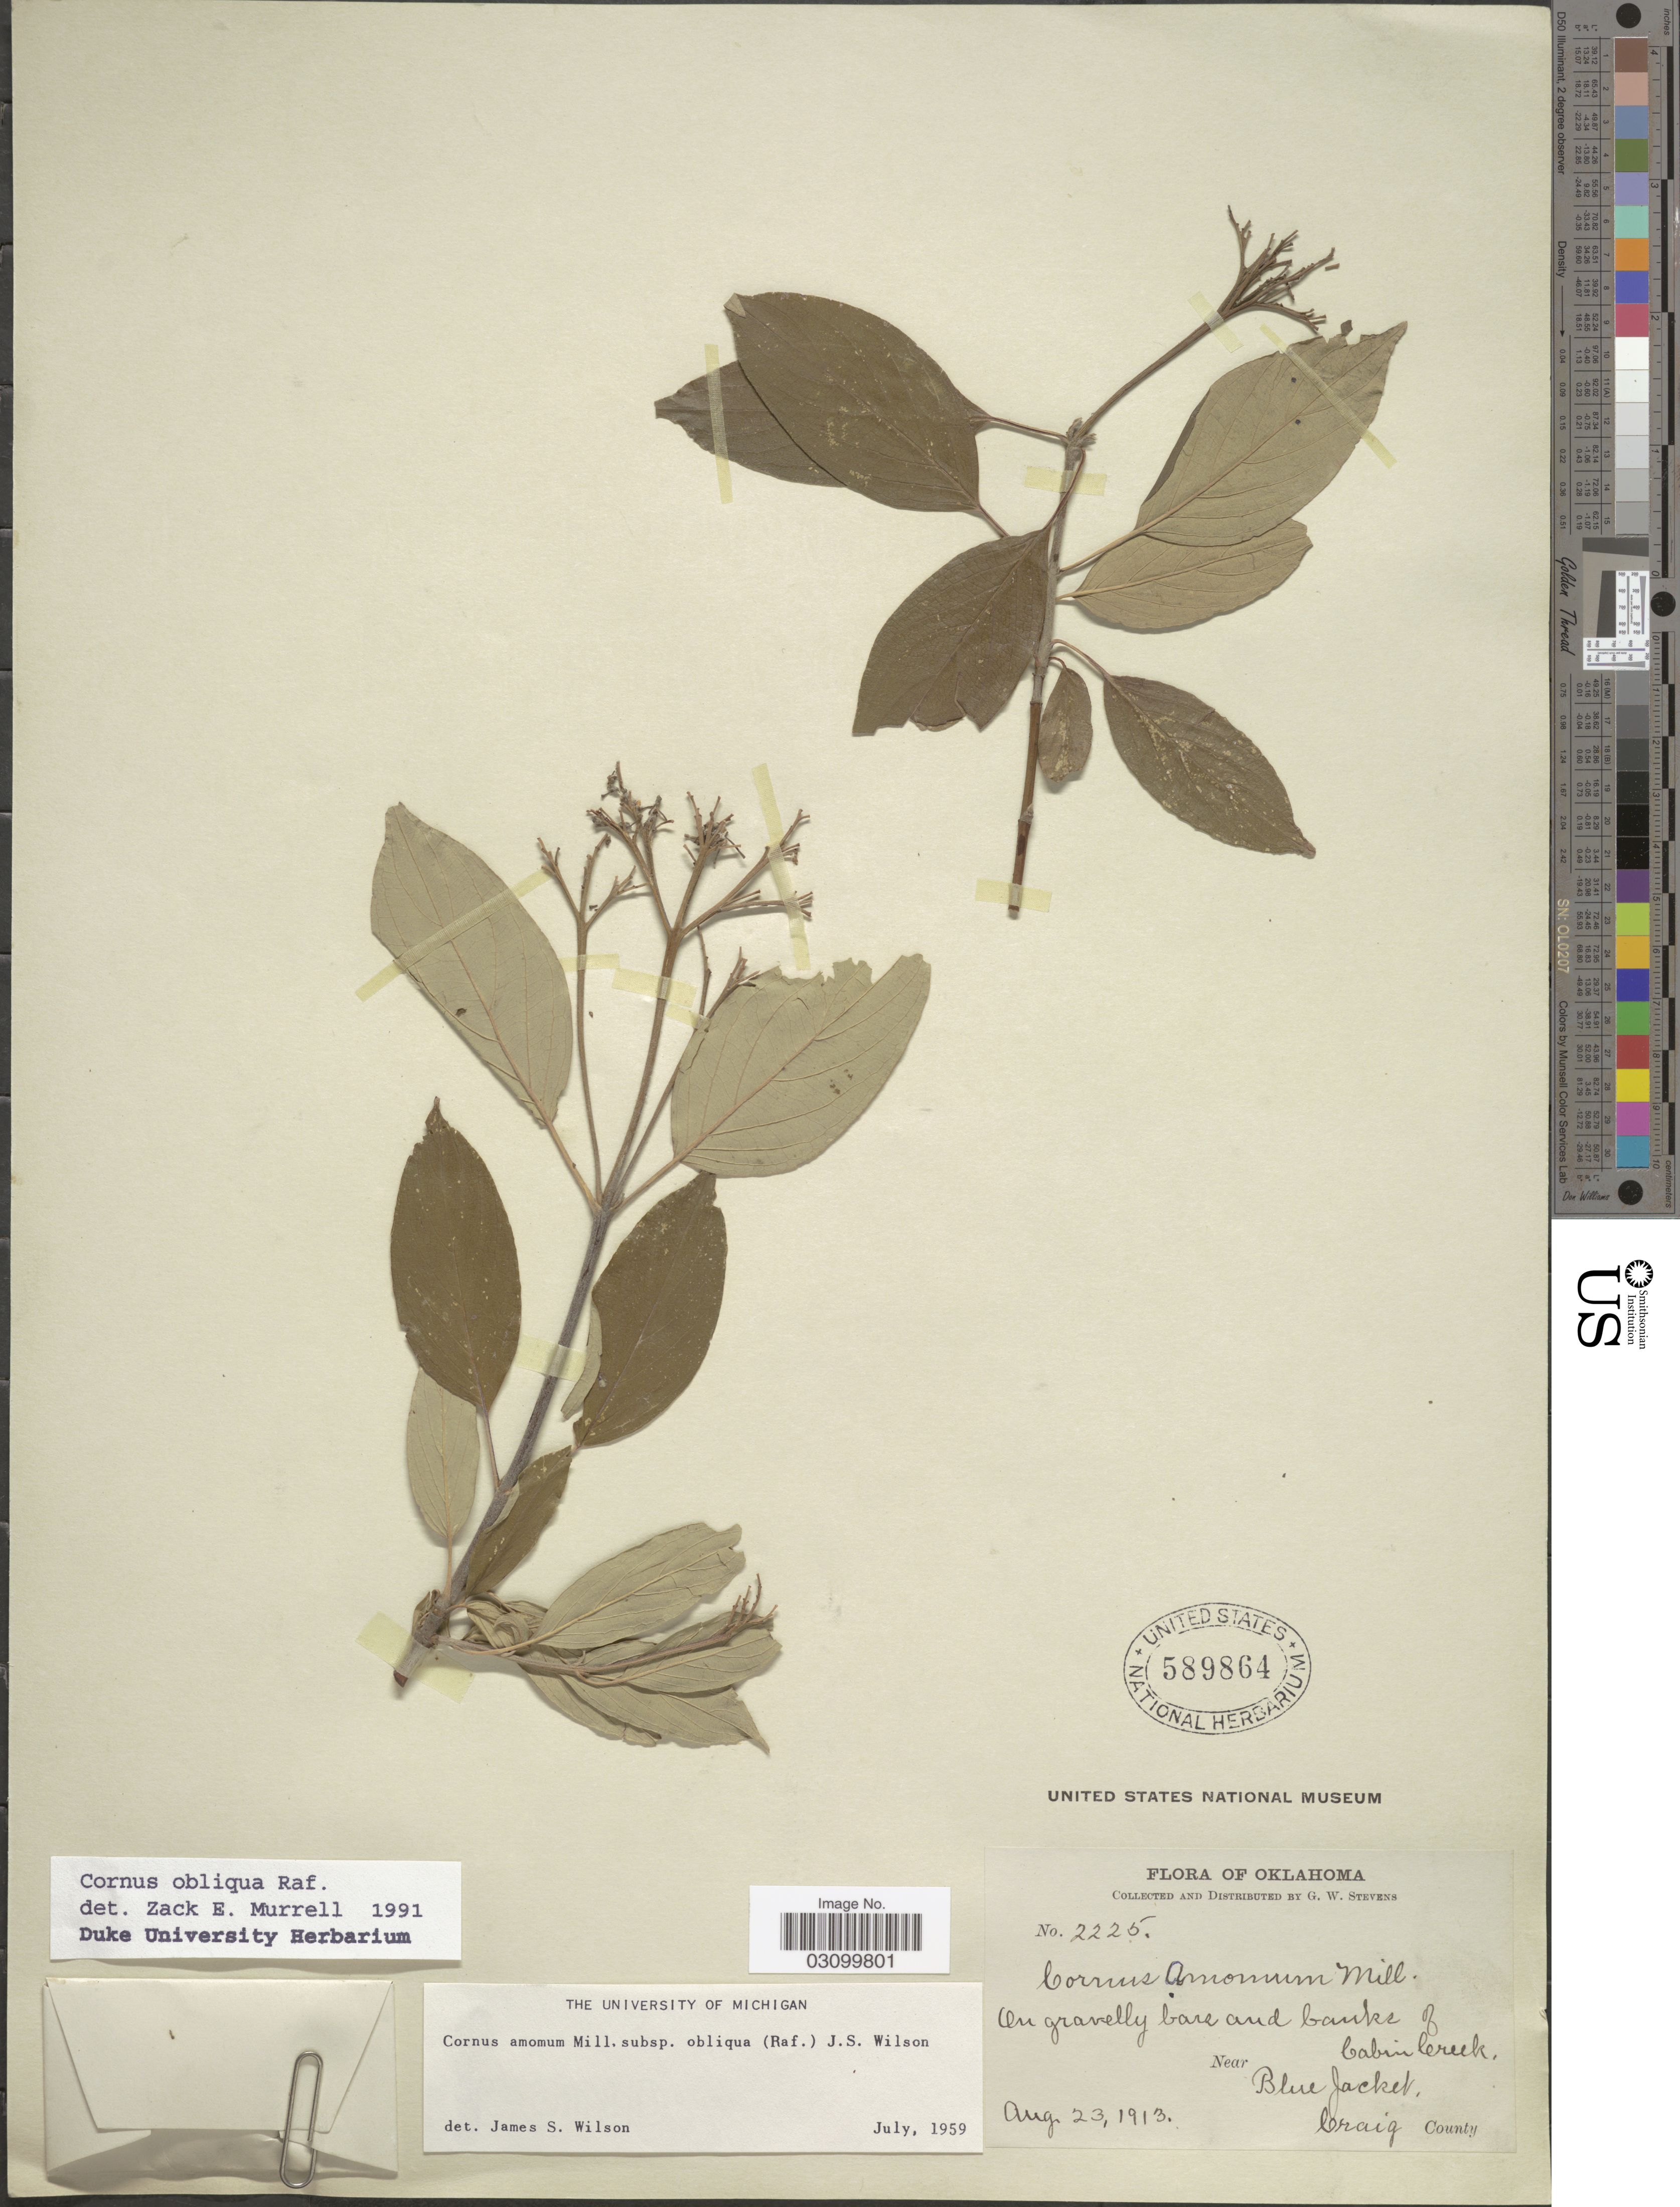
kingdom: Plantae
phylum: Tracheophyta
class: Magnoliopsida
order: Cornales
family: Cornaceae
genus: Cornus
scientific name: Cornus obliqua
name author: Raf.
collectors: G. W. Stevens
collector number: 2225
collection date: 1913-08-23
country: United States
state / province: Oklahoma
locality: On gravelly base and banks of Cabin Creek. Near Blue Jacket, Craig County.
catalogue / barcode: US 589864